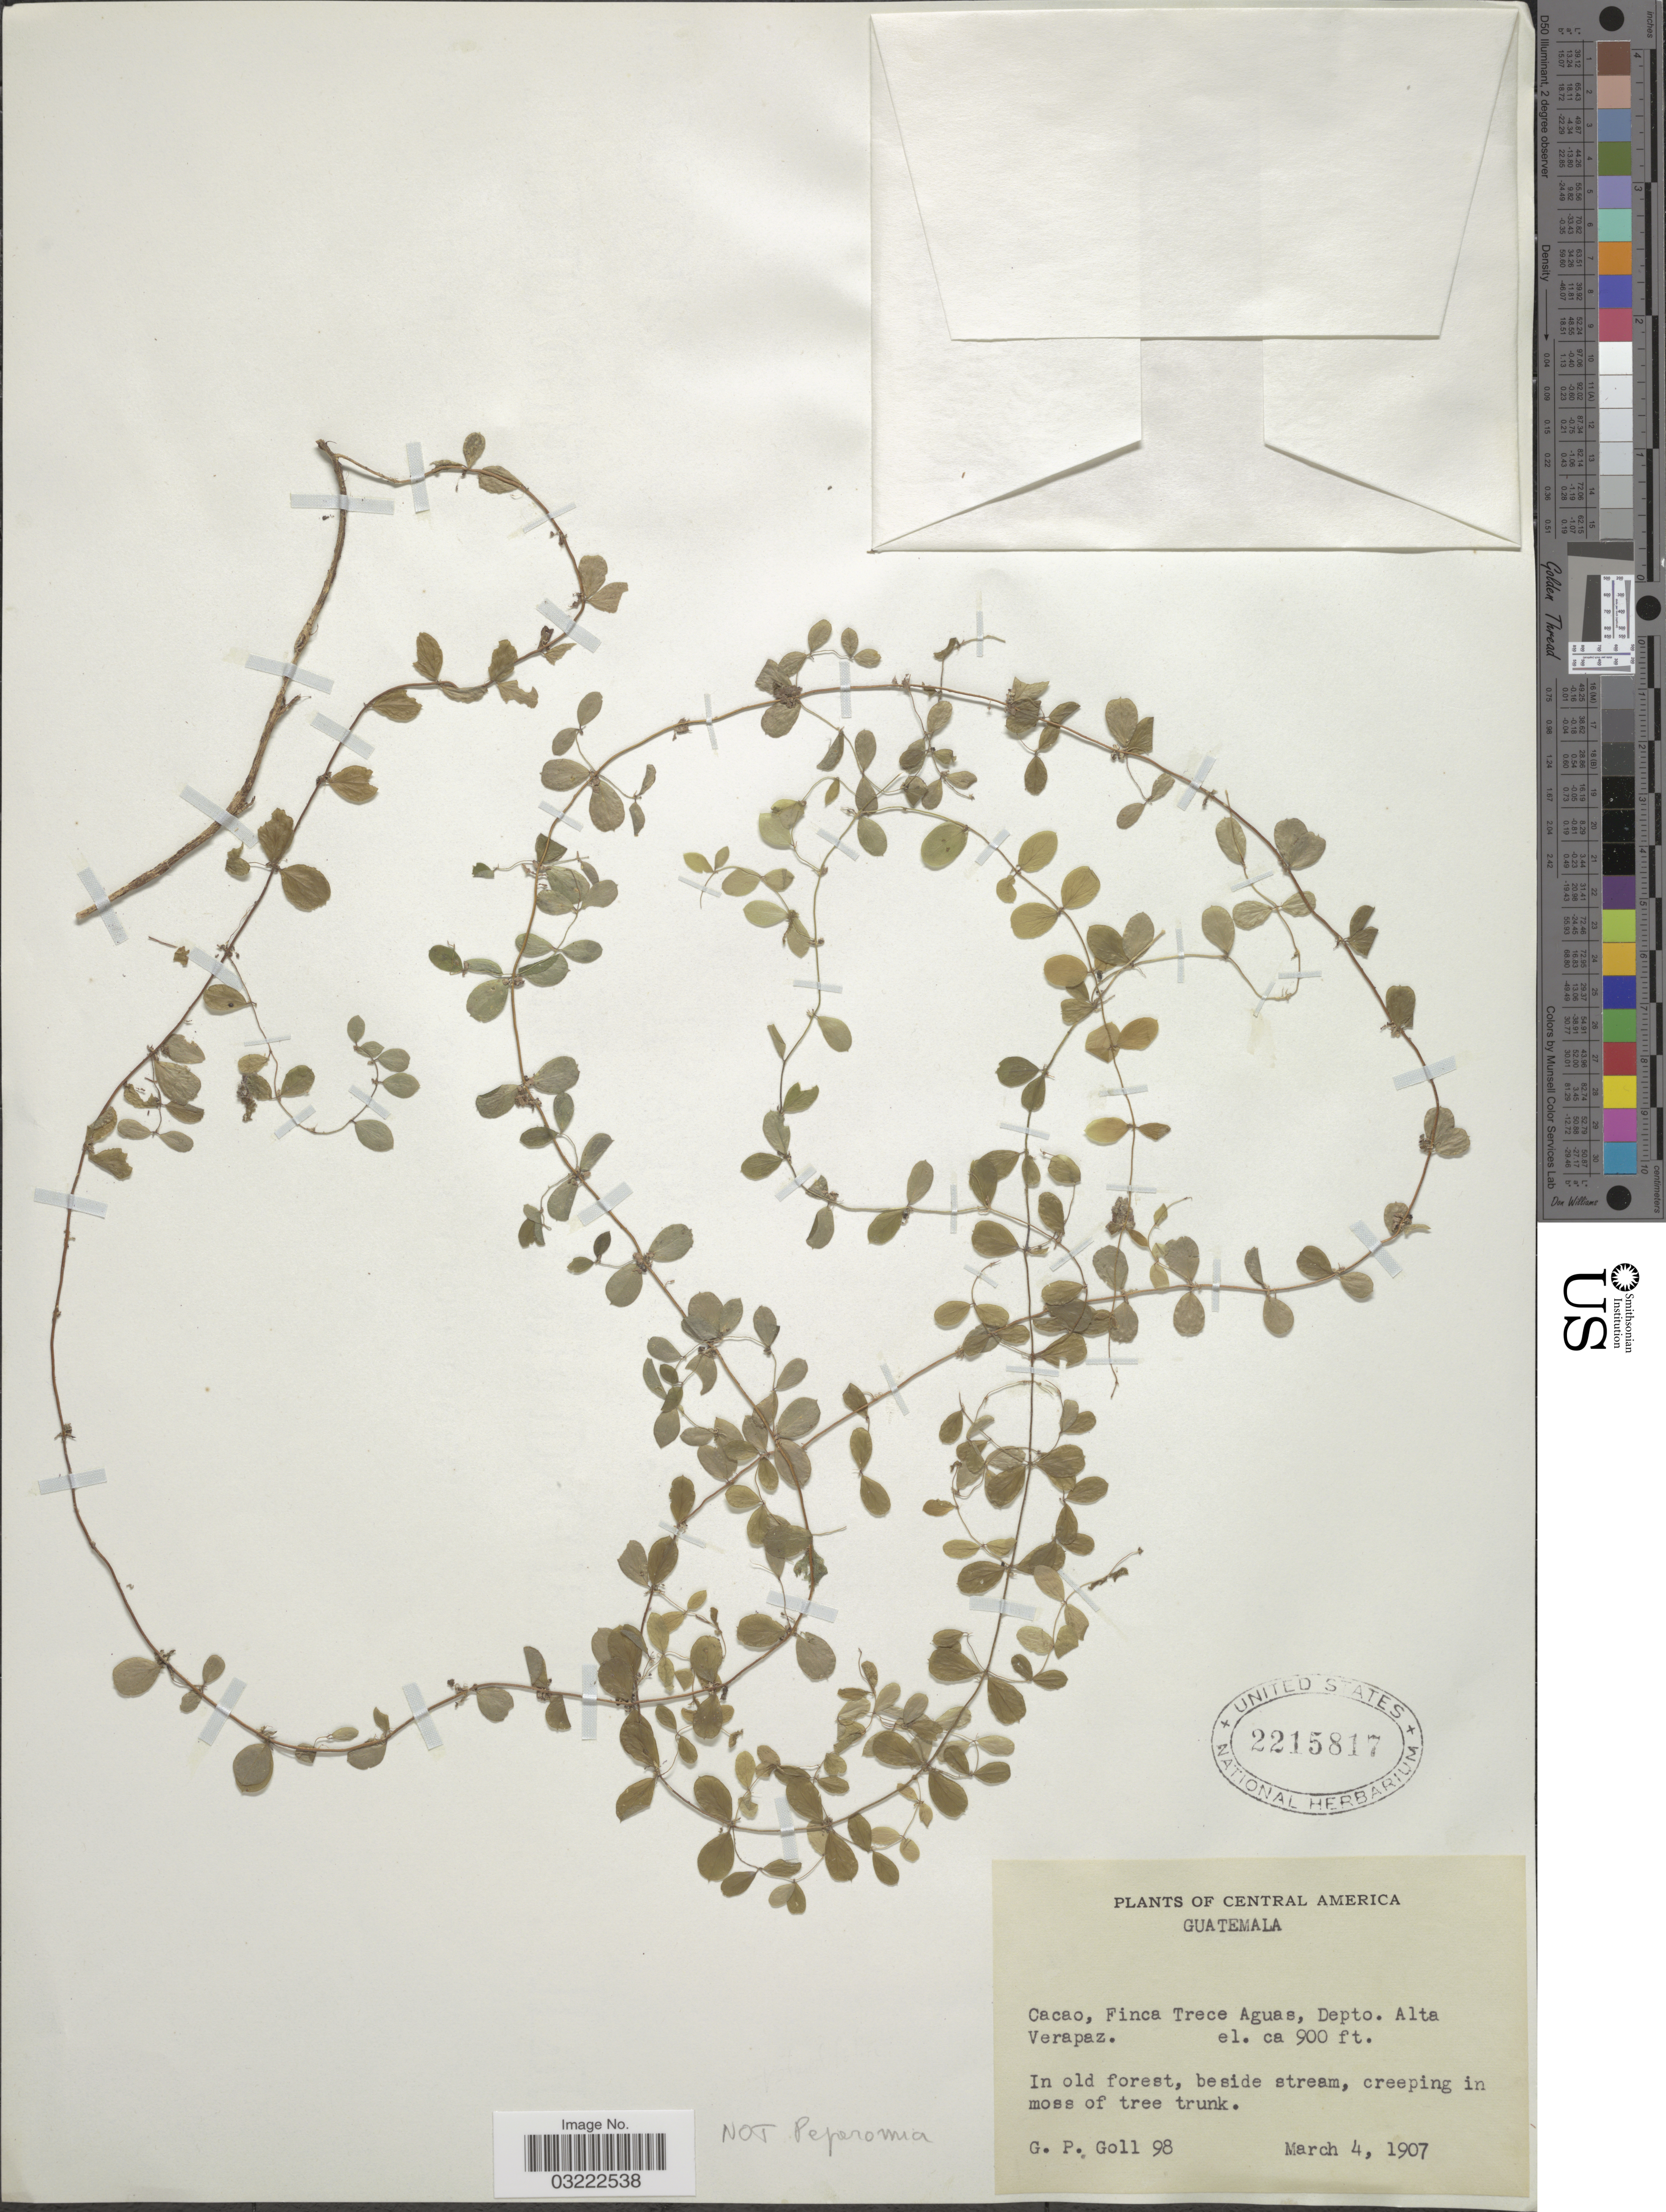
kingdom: Plantae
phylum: Tracheophyta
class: Magnoliopsida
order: Malpighiales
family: Malpighiaceae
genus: Mascagnia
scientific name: Mascagnia vacciniifolia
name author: Nied.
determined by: Acevedo-Rodriguez, P., (US), Smithsonian Institution - National Museum of Natural History (UNITED STATES)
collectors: G. Goll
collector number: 98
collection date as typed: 04 Mar 1907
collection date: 1907-03-04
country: Guatemala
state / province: Alta Verapaz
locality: Cacao, Finca Trece Aguas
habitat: In old forest, beside stream, creeping in moss of tree trunk.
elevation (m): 274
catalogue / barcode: US 2215817